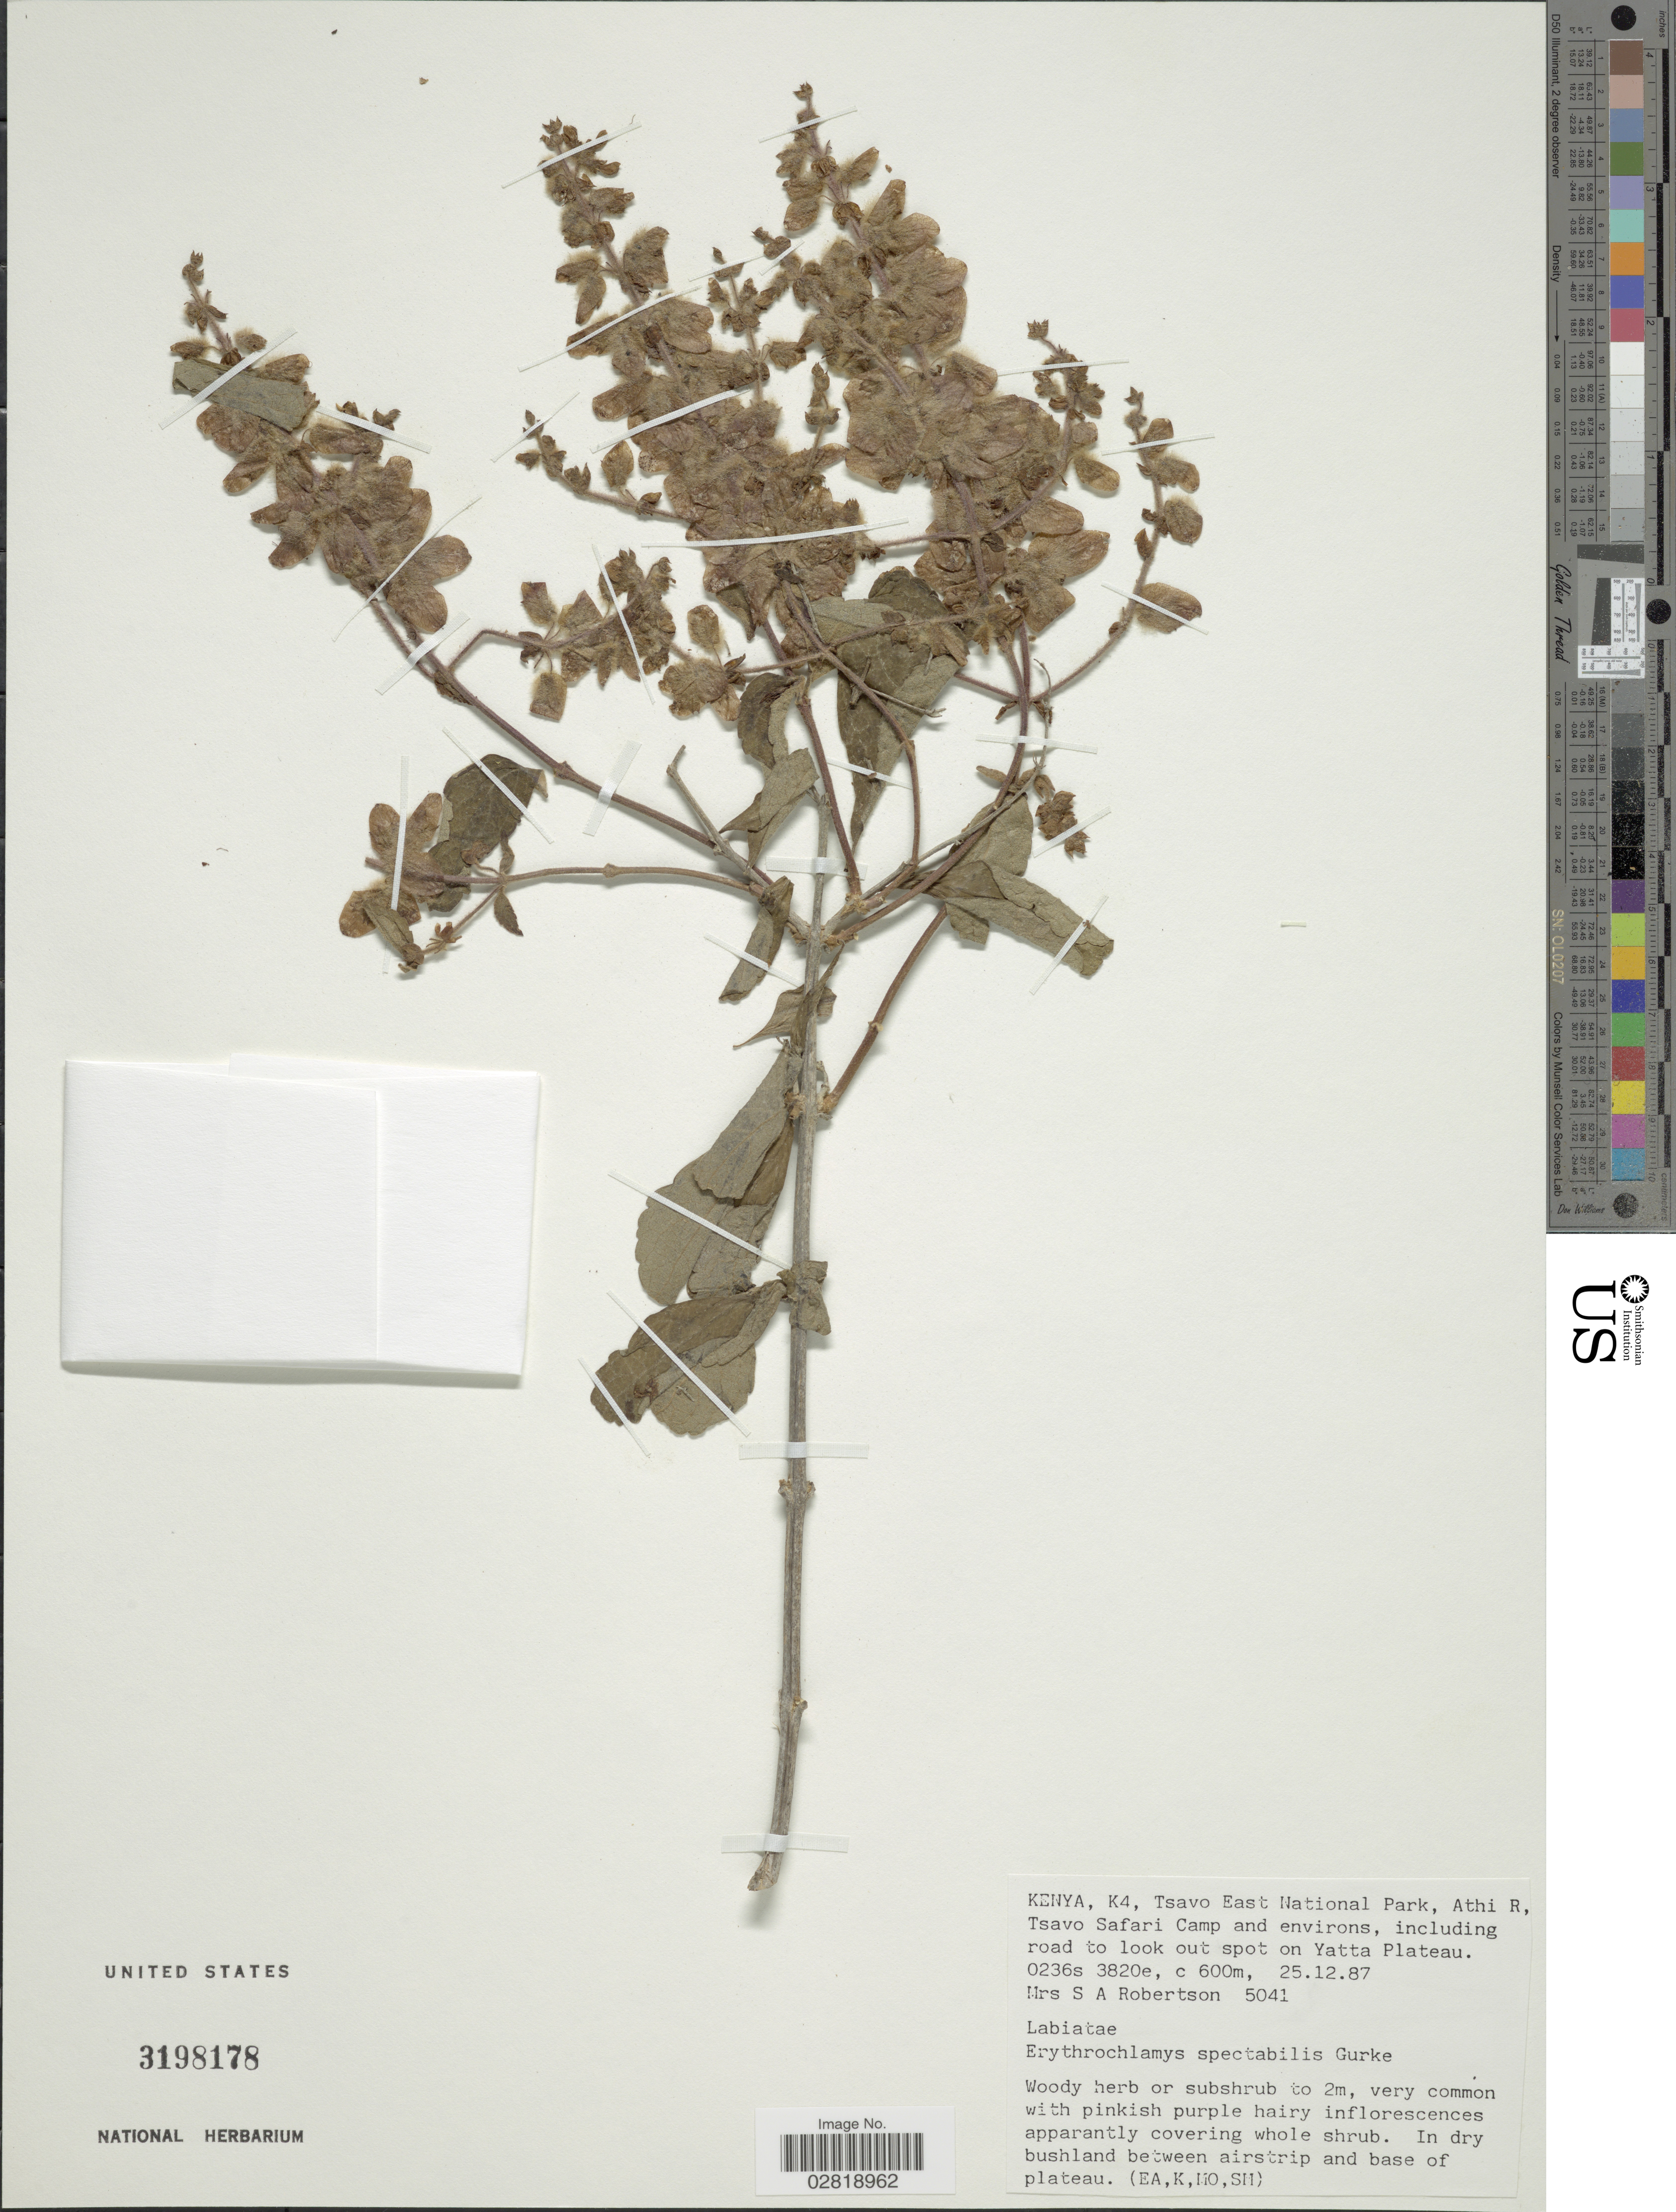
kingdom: Plantae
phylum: Tracheophyta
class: Magnoliopsida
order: Lamiales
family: Lamiaceae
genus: Erythrochlamys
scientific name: Erythrochlamys spectabilis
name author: Gürke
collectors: S. Robertson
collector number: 5041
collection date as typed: Transcribed d/m/y: 25/12/87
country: Kenya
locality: K4, Tsavo East National Park, Athi R, Tsavo Safari Camp and environs, including road to look out spot on Yatta Plateau.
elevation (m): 600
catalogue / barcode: US 3198178